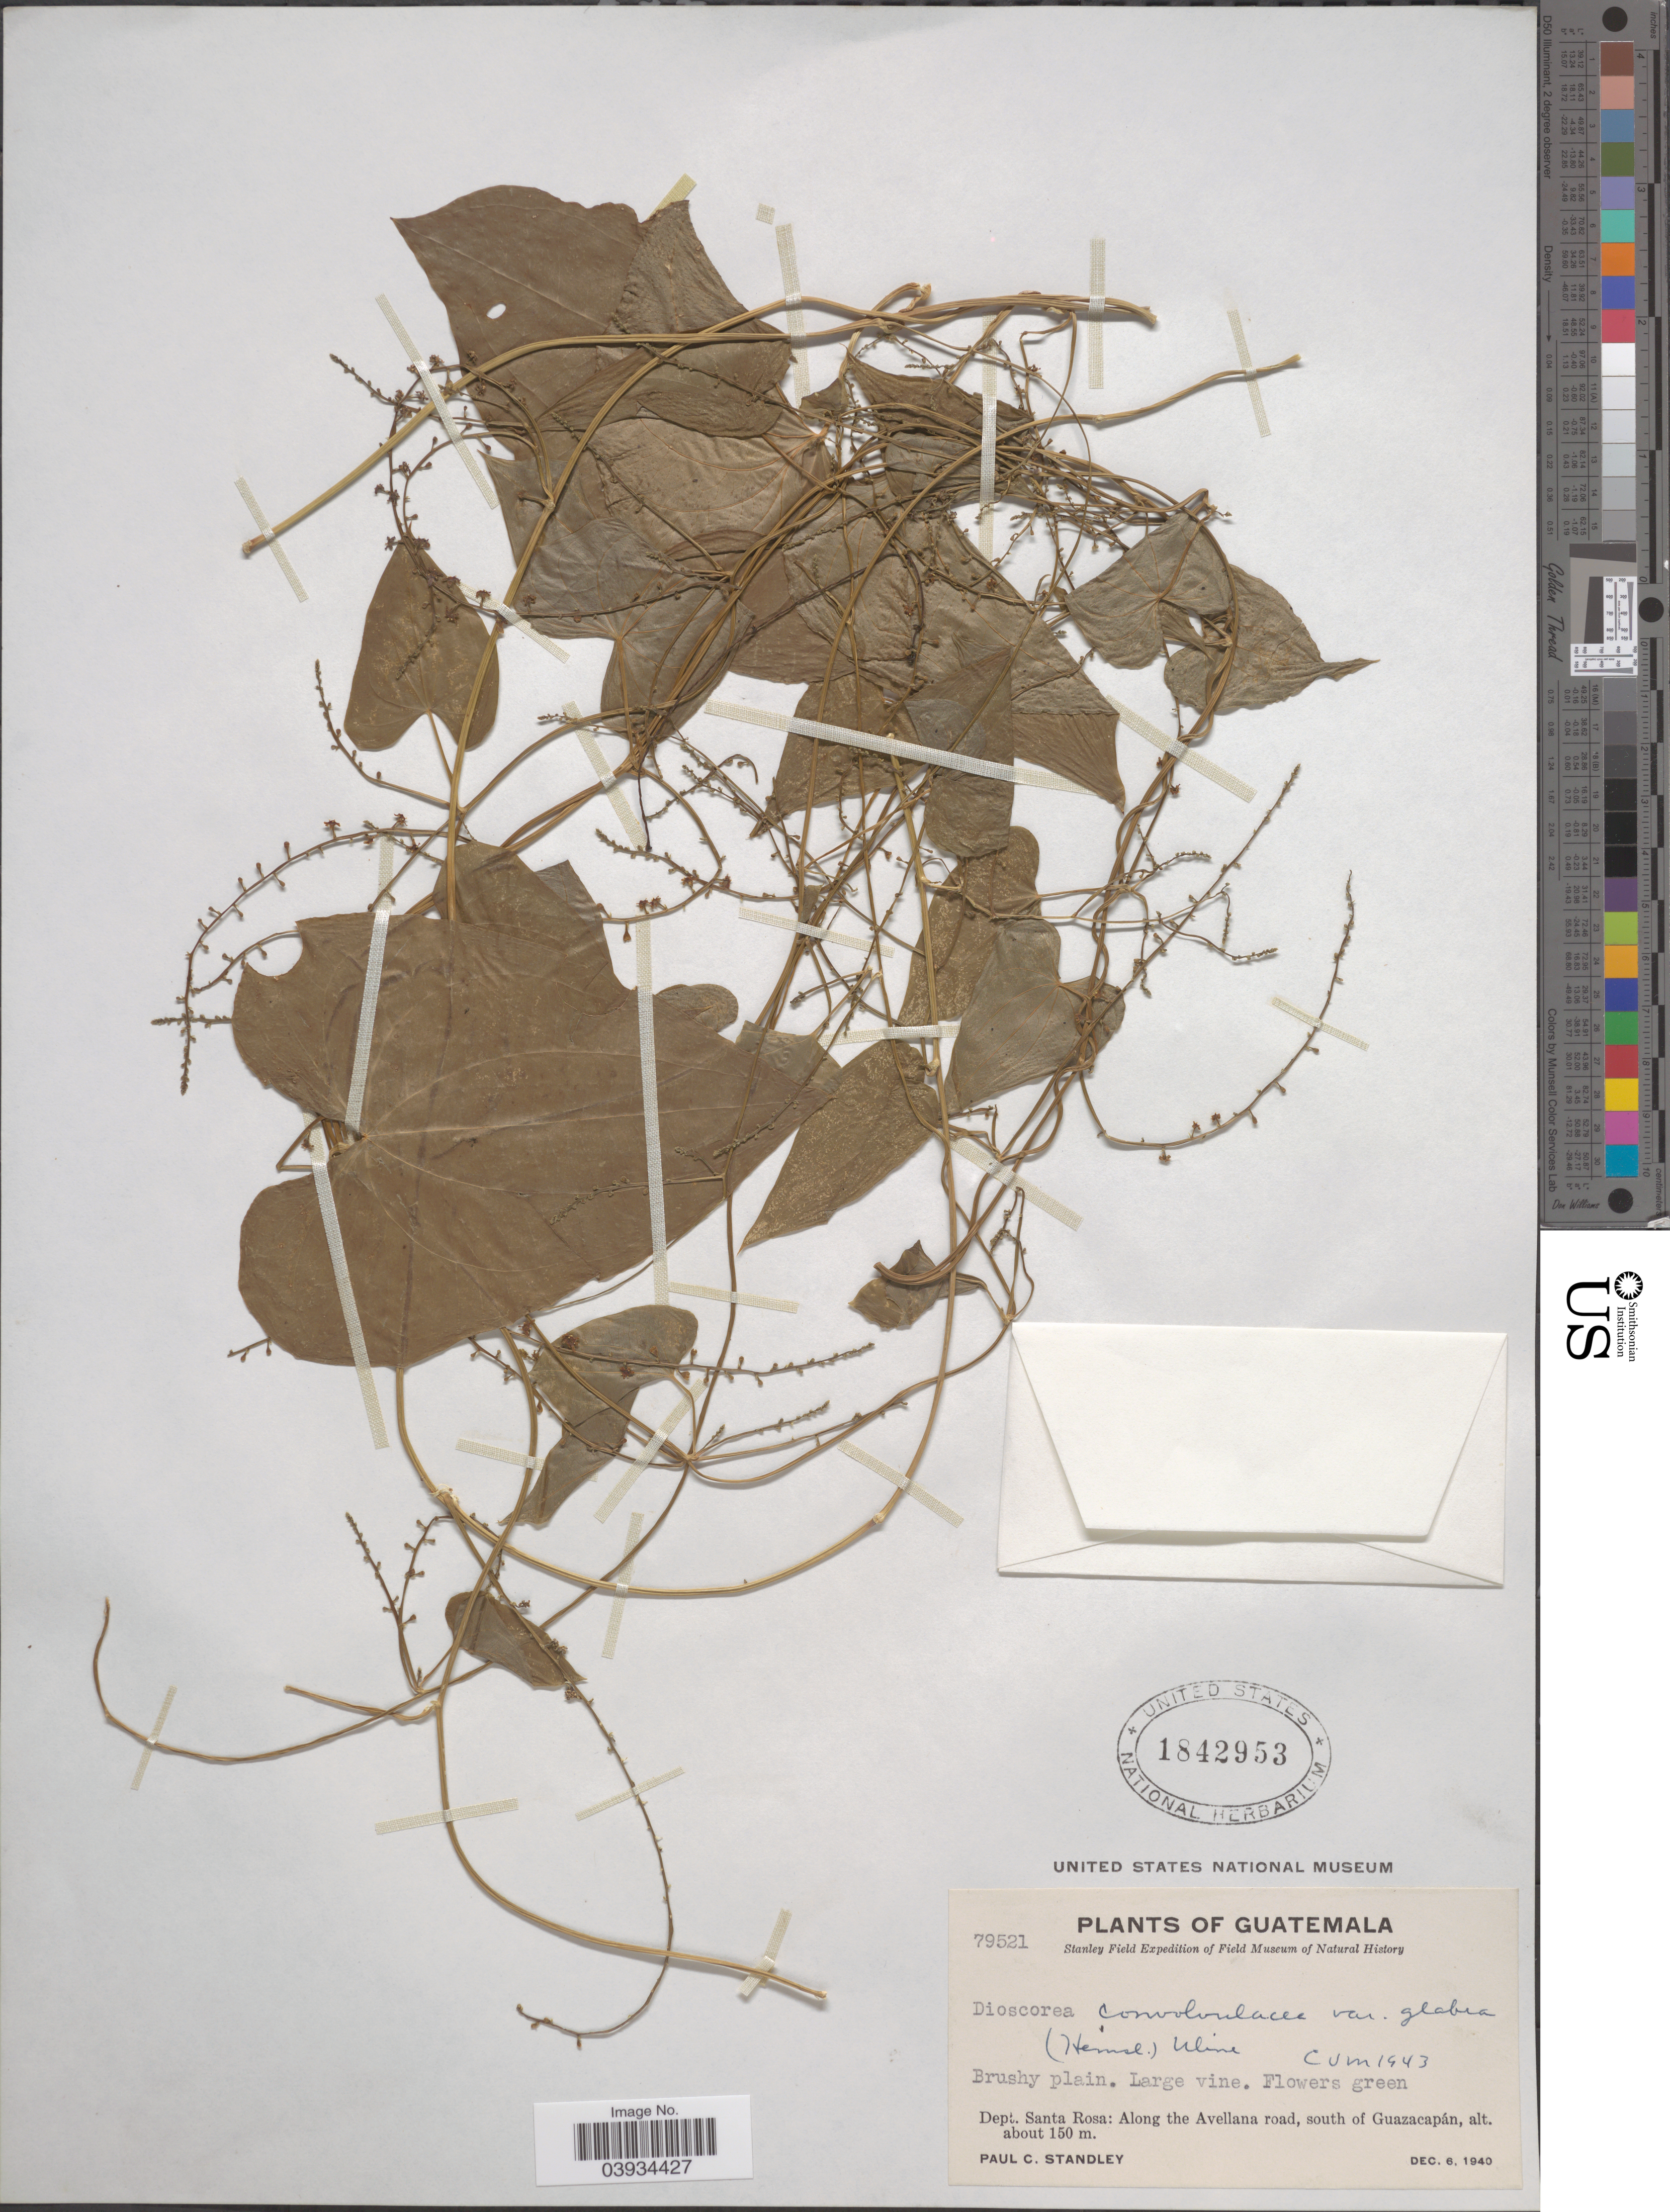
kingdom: Plantae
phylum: Tracheophyta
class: Liliopsida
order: Dioscoreales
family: Dioscoreaceae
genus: Dioscorea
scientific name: Dioscorea convolvulacea var. glabra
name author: (Hemsl.) Uline ex R. Knuth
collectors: P. C. Standley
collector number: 79521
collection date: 1940-12-06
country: Guatemala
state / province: Santa Rosa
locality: Dept. Santa Rosa: Along the Avellana road, south of Guazacapán.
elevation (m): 150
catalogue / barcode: US 1842953